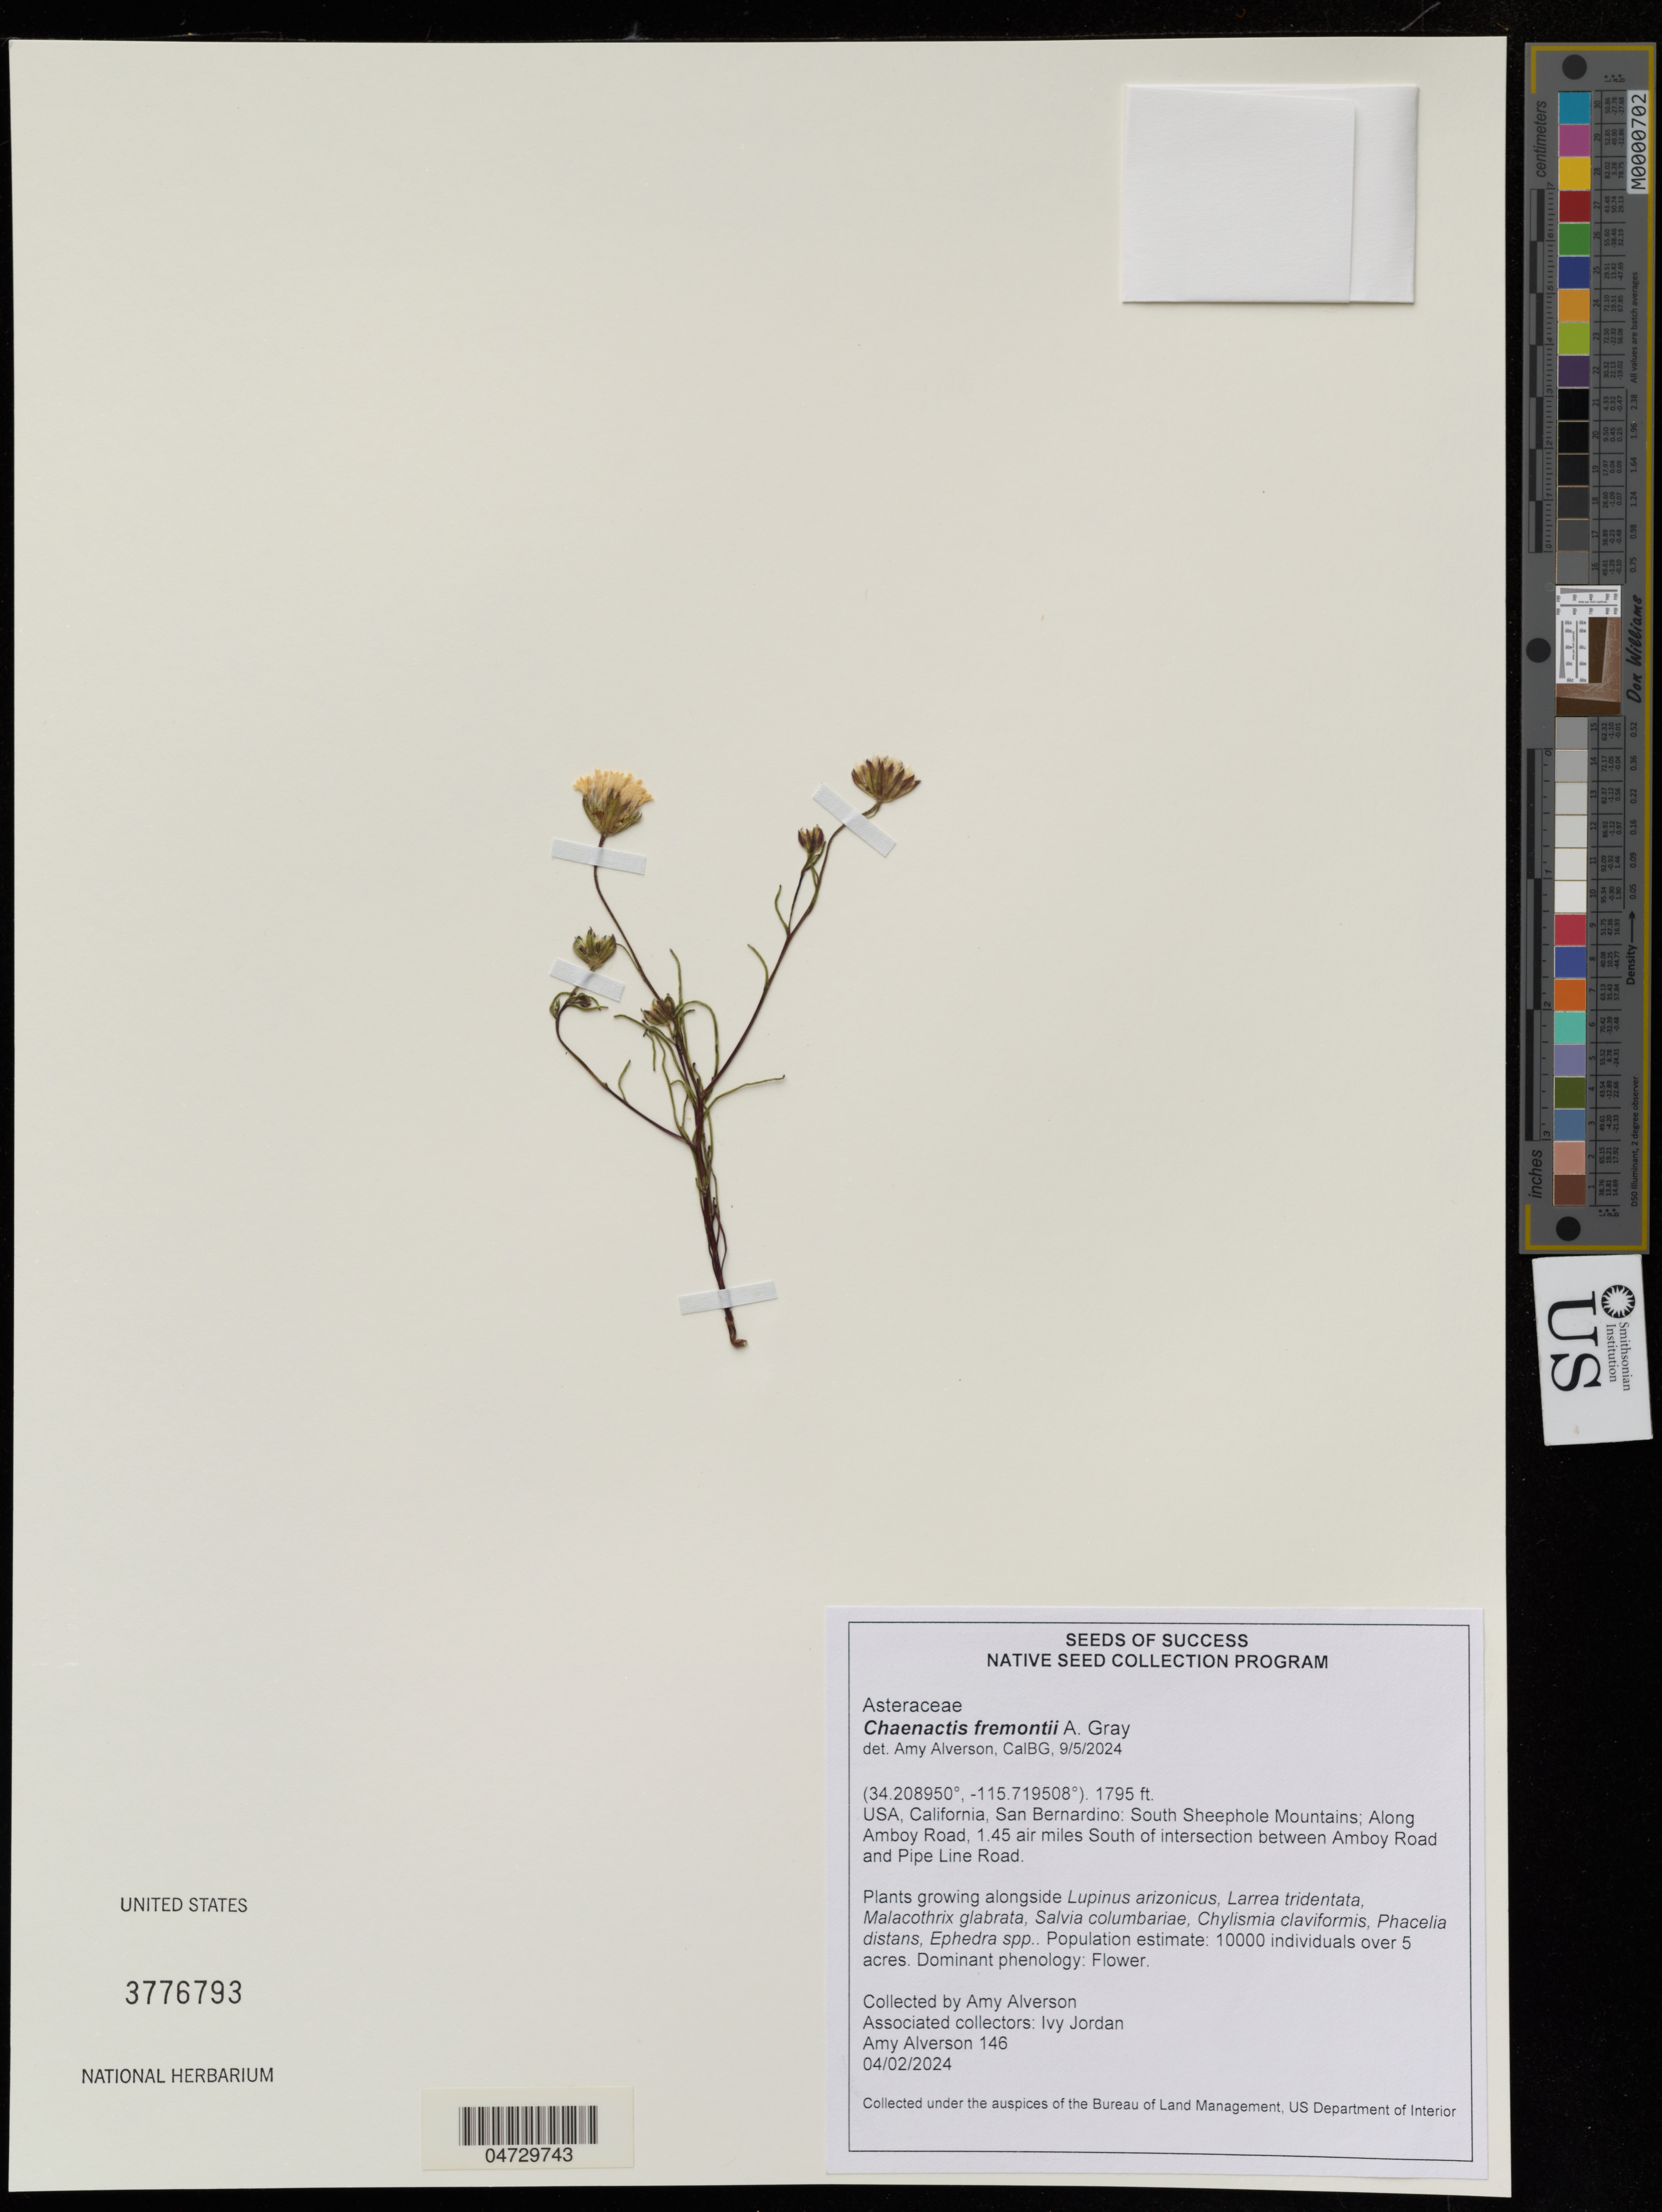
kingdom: Plantae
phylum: Tracheophyta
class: Magnoliopsida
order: Asterales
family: Asteraceae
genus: Chaenactis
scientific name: Chaenactis fremontii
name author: A. Gray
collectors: A. Alverson & I. Jordan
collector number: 146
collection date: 2024-04-02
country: United States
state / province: California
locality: San Bernardino: South Sheephole Mountains; Along Amboy Road, 1.45 air miles South of intersection between Amboy Road and Pipe Line Road.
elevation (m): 547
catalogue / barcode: US 3776793